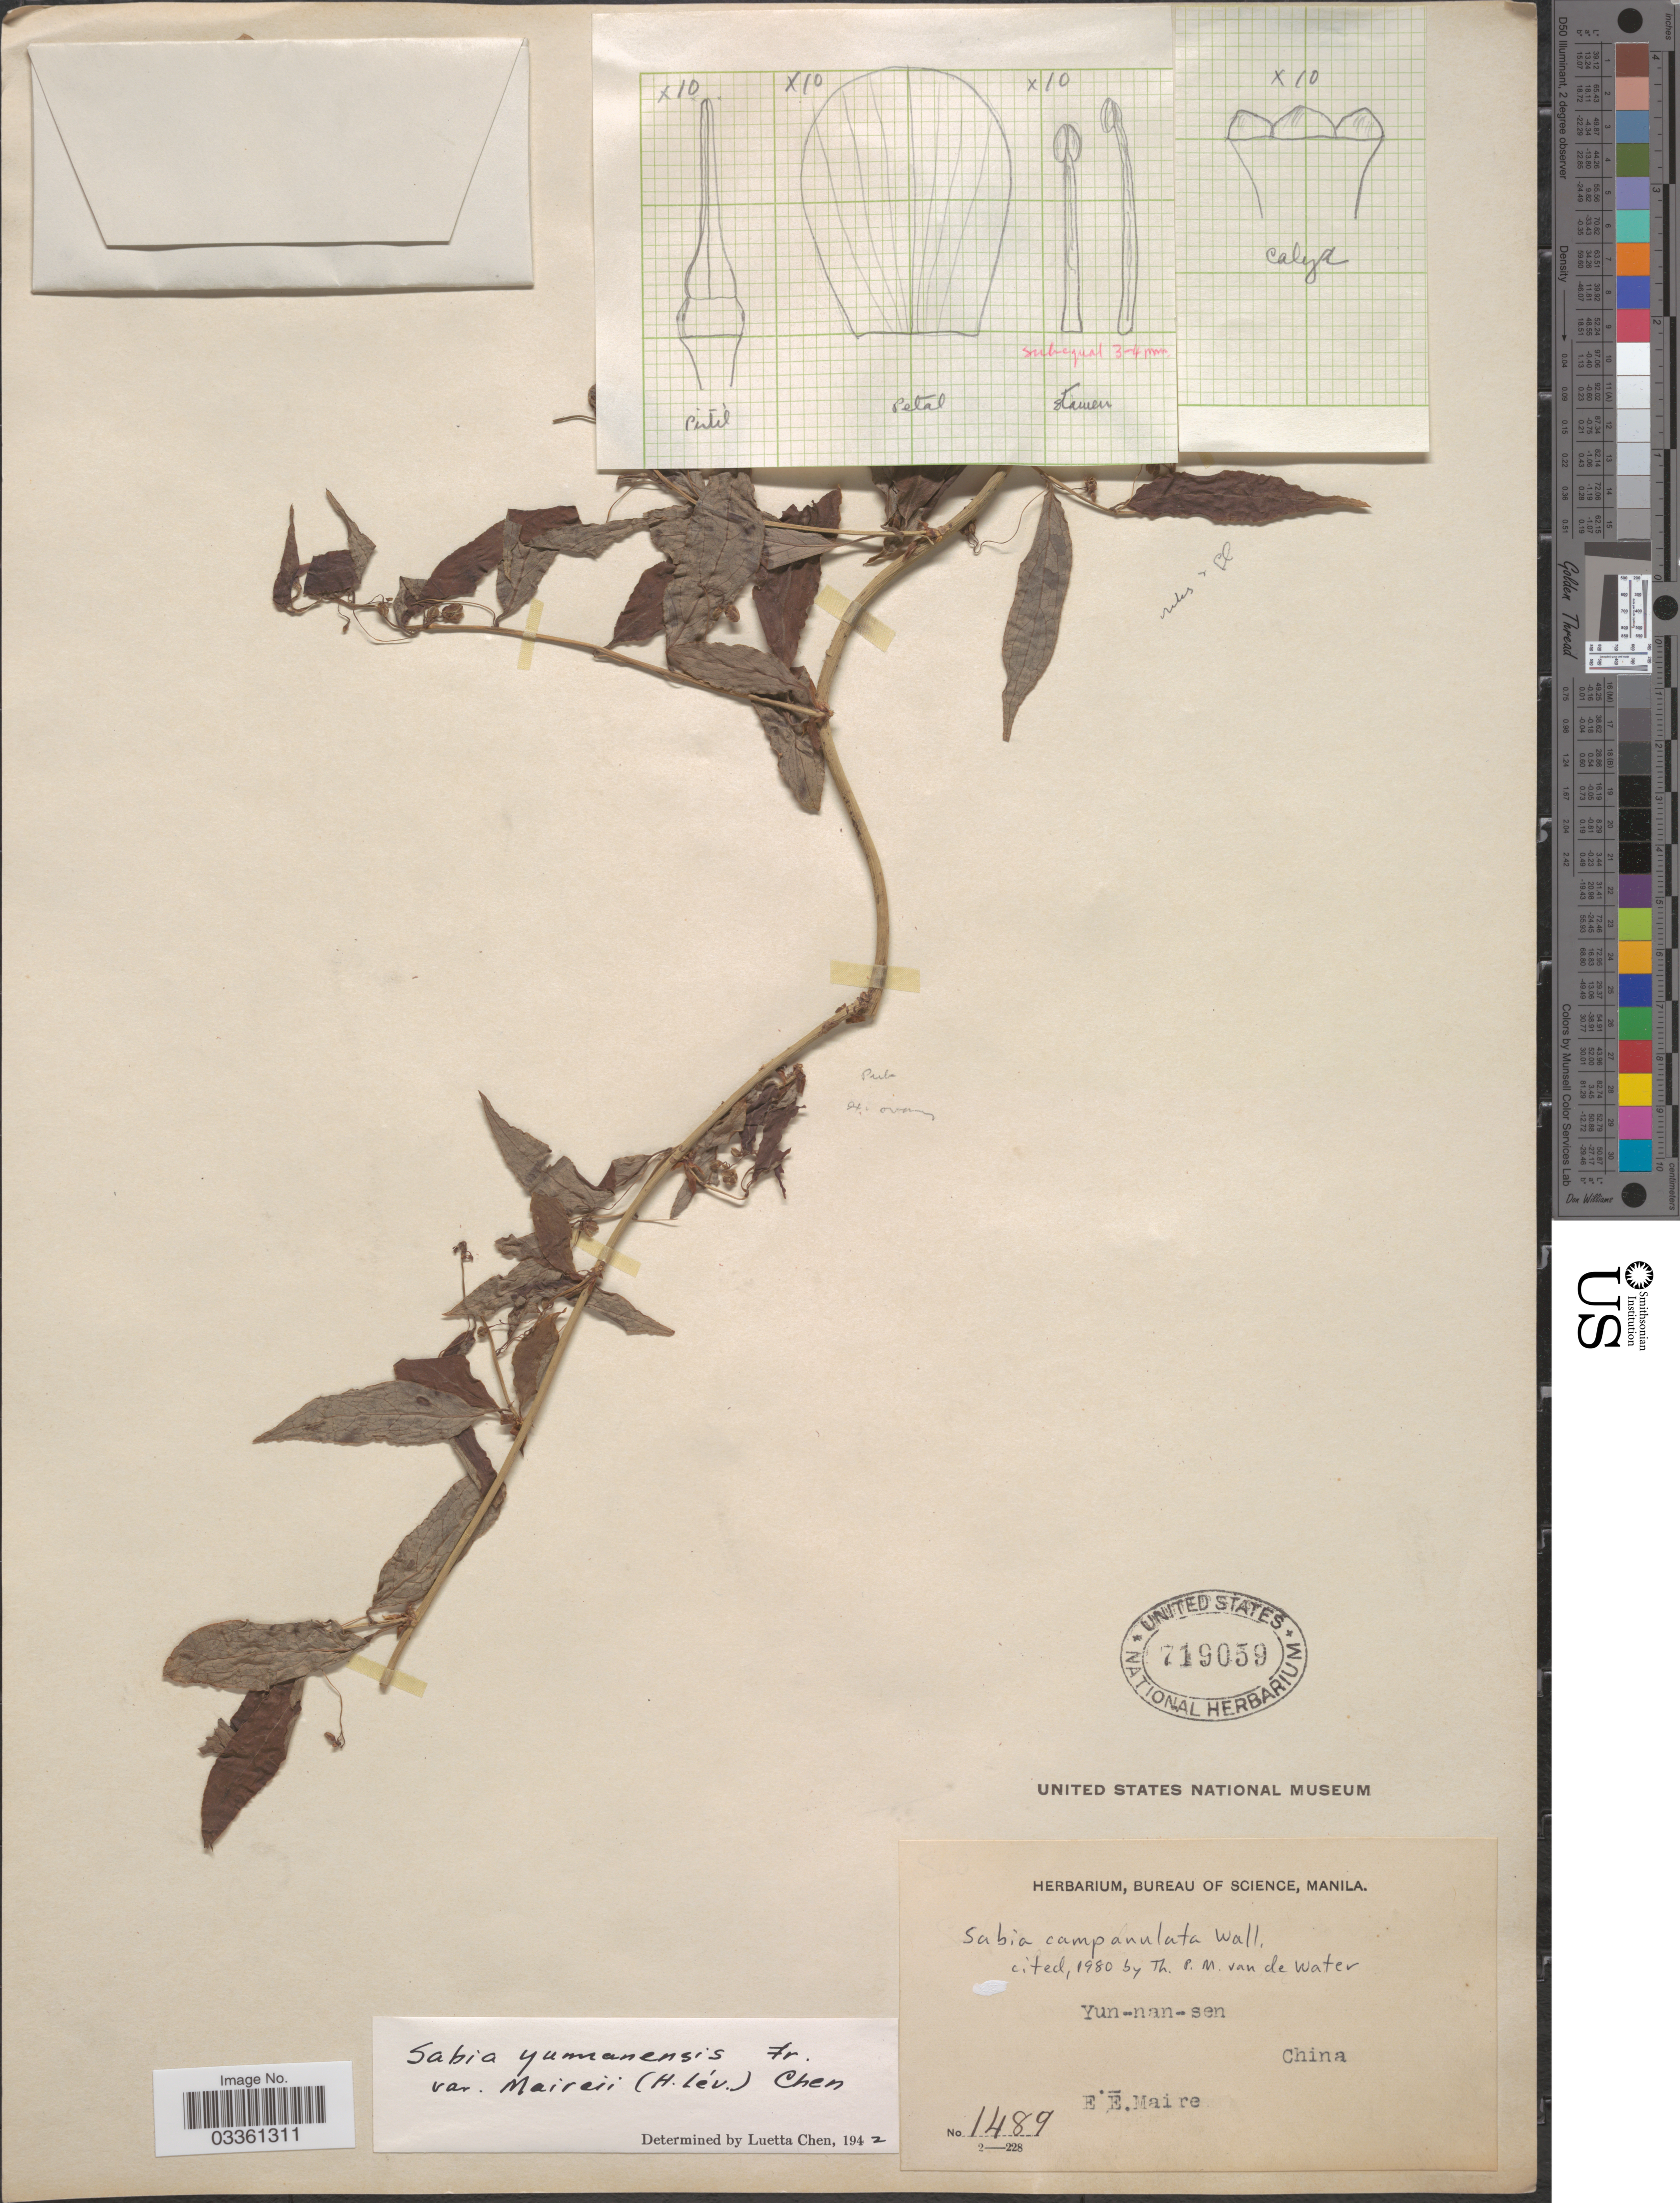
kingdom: Plantae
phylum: Tracheophyta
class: Magnoliopsida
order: Proteales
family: Sabiaceae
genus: Sabia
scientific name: Sabia campanulata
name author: Wall.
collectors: E. E. Maire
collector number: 1489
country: China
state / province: Yunnan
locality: Yun-nan-sen.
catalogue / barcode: US 719059